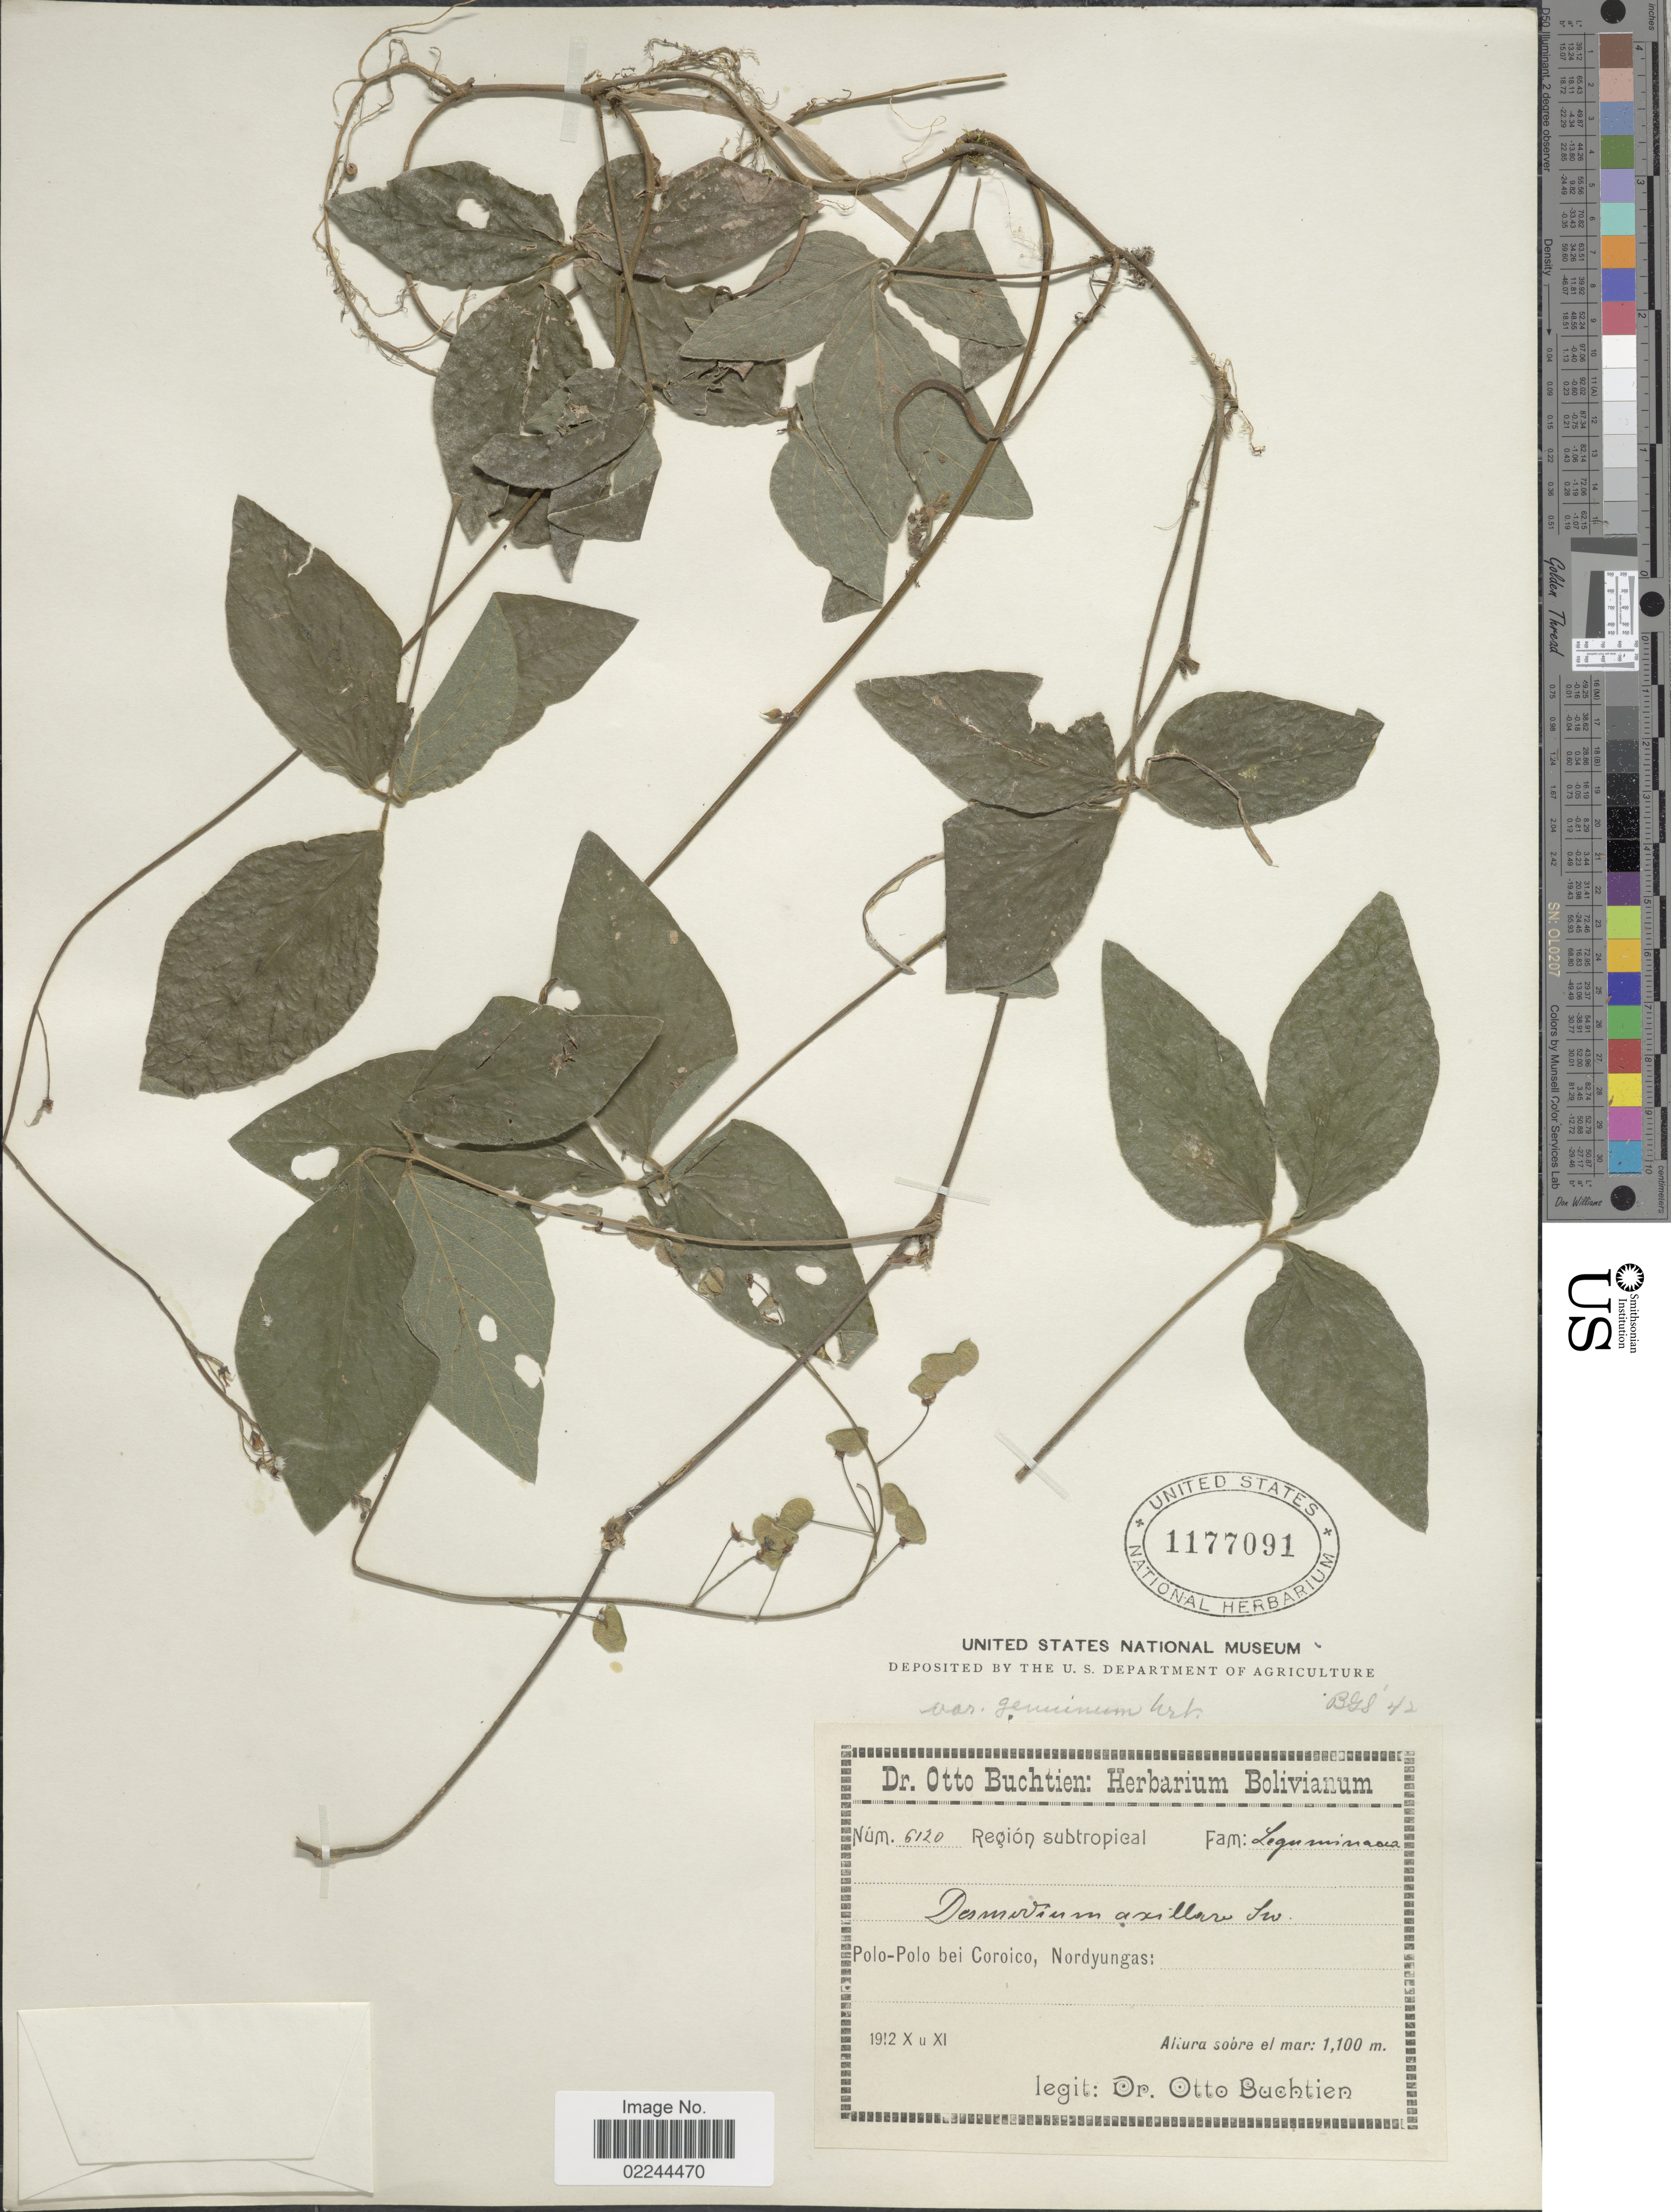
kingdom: Plantae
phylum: Tracheophyta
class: Magnoliopsida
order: Fabales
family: Fabaceae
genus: Desmodium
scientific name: Desmodium axillare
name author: (Sw.) DC.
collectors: O. Buchtien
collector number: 6120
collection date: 1912-10/1912-11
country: Bolivia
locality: Region subtropical. Polo-Polo bei Coroico, Nordyungas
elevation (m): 1100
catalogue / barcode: US 1177091